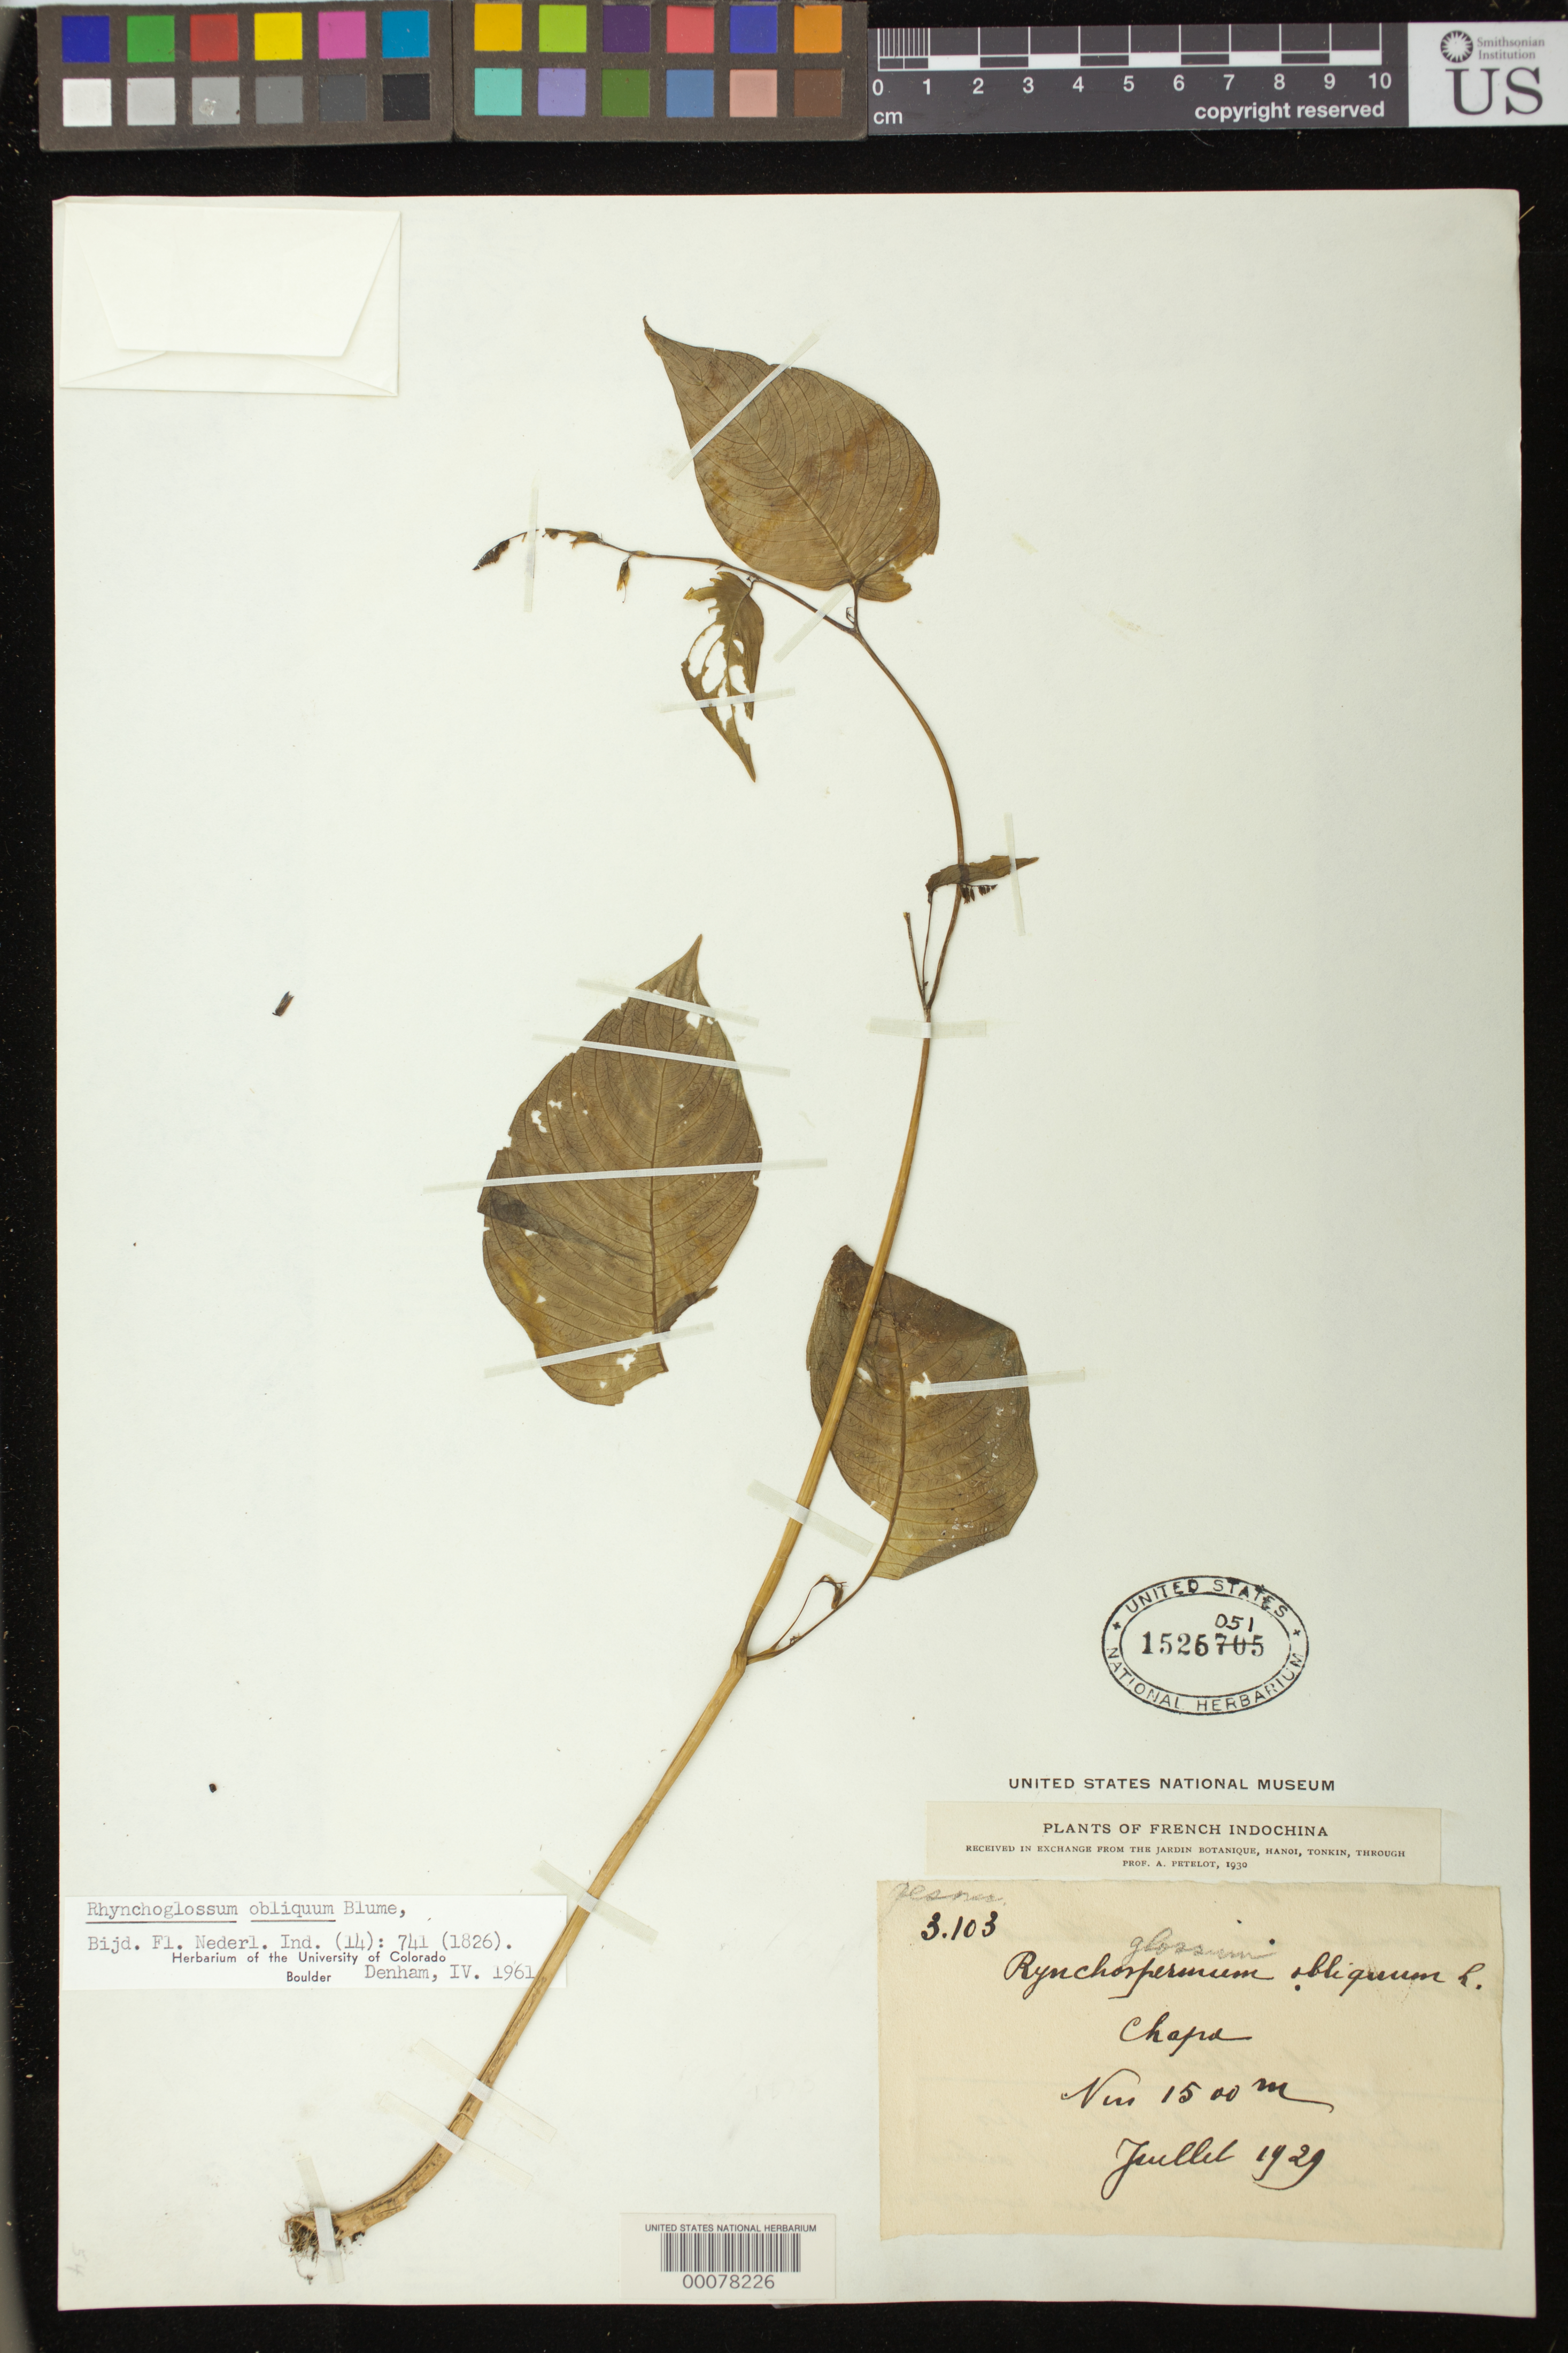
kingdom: Plantae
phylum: Tracheophyta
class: Magnoliopsida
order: Lamiales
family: Gesneriaceae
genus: Rhynchoglossum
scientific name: Rhynchoglossum obliquum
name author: Blume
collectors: -. Chapra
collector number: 3103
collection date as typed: Jul 1929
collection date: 1929-07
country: Laos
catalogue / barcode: US 1526051